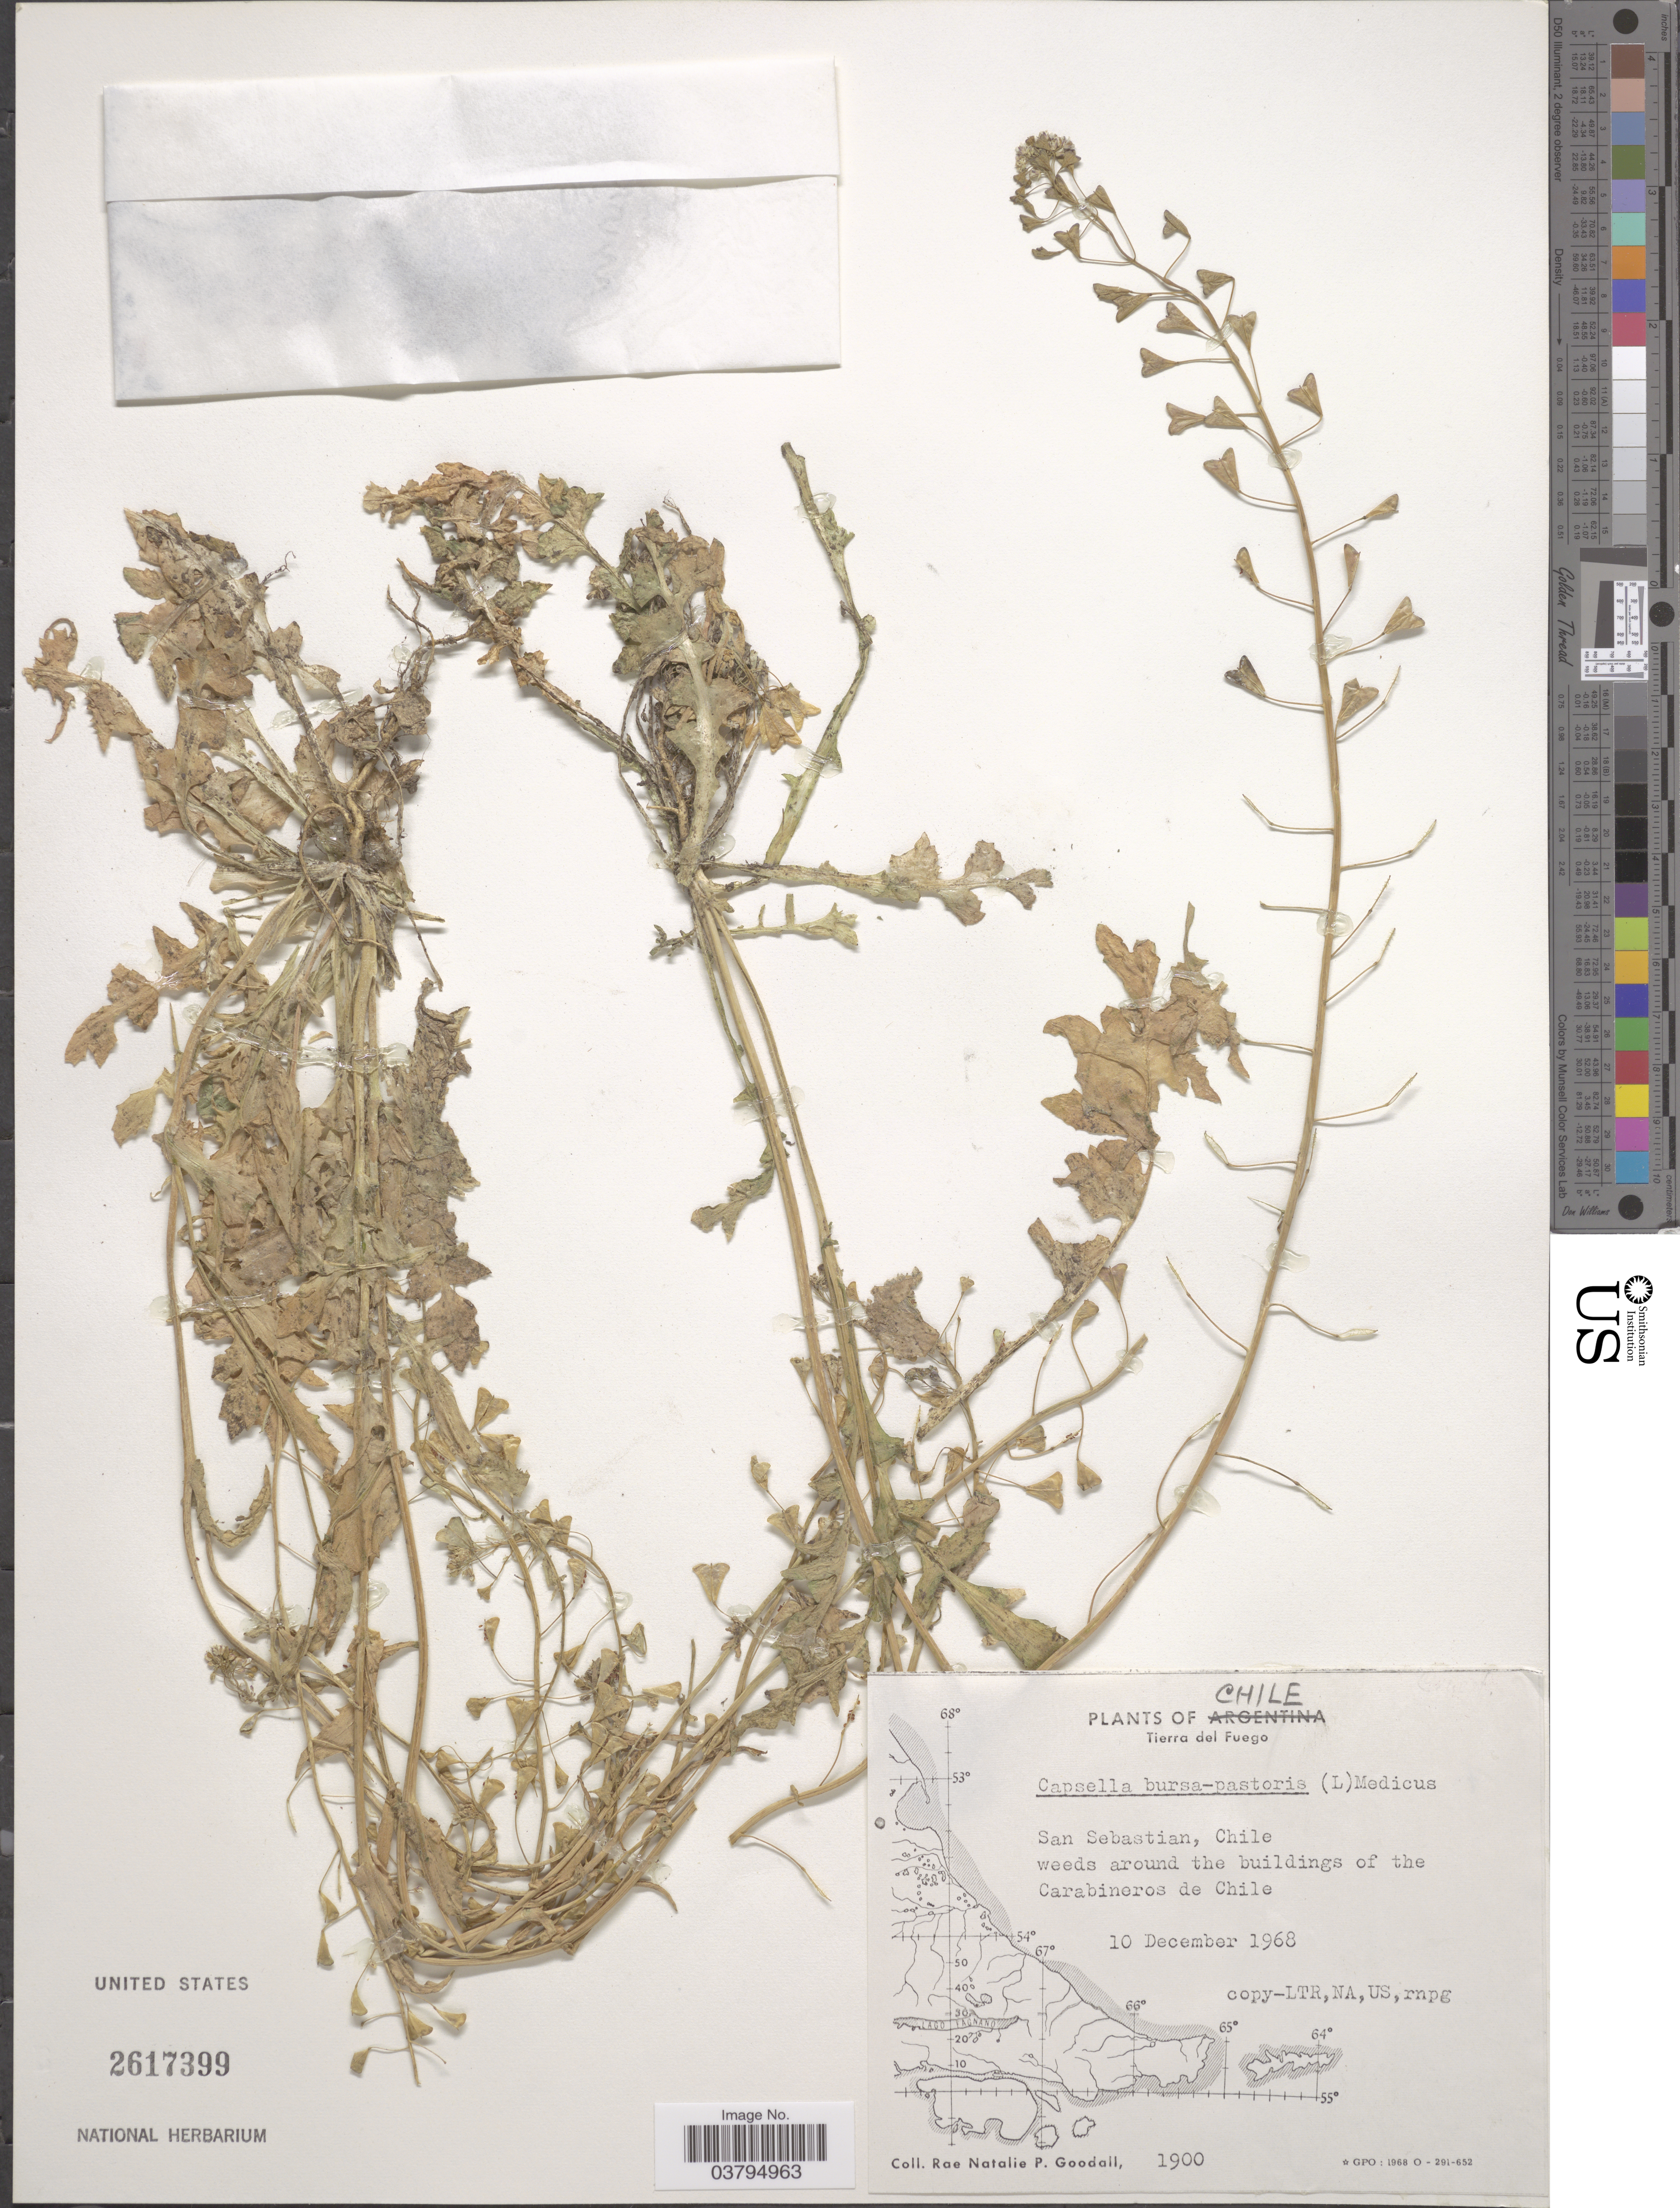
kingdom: Plantae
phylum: Tracheophyta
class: Magnoliopsida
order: Brassicales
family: Brassicaceae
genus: Capsella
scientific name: Capsella bursa-pastoris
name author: (L.) Medik.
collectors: R. Goodall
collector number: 1900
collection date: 1968-12-10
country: Argentina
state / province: Tierra del Fuego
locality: San Sebastian. Around the buildings of the Carabineros de Chile.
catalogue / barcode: US 2617399